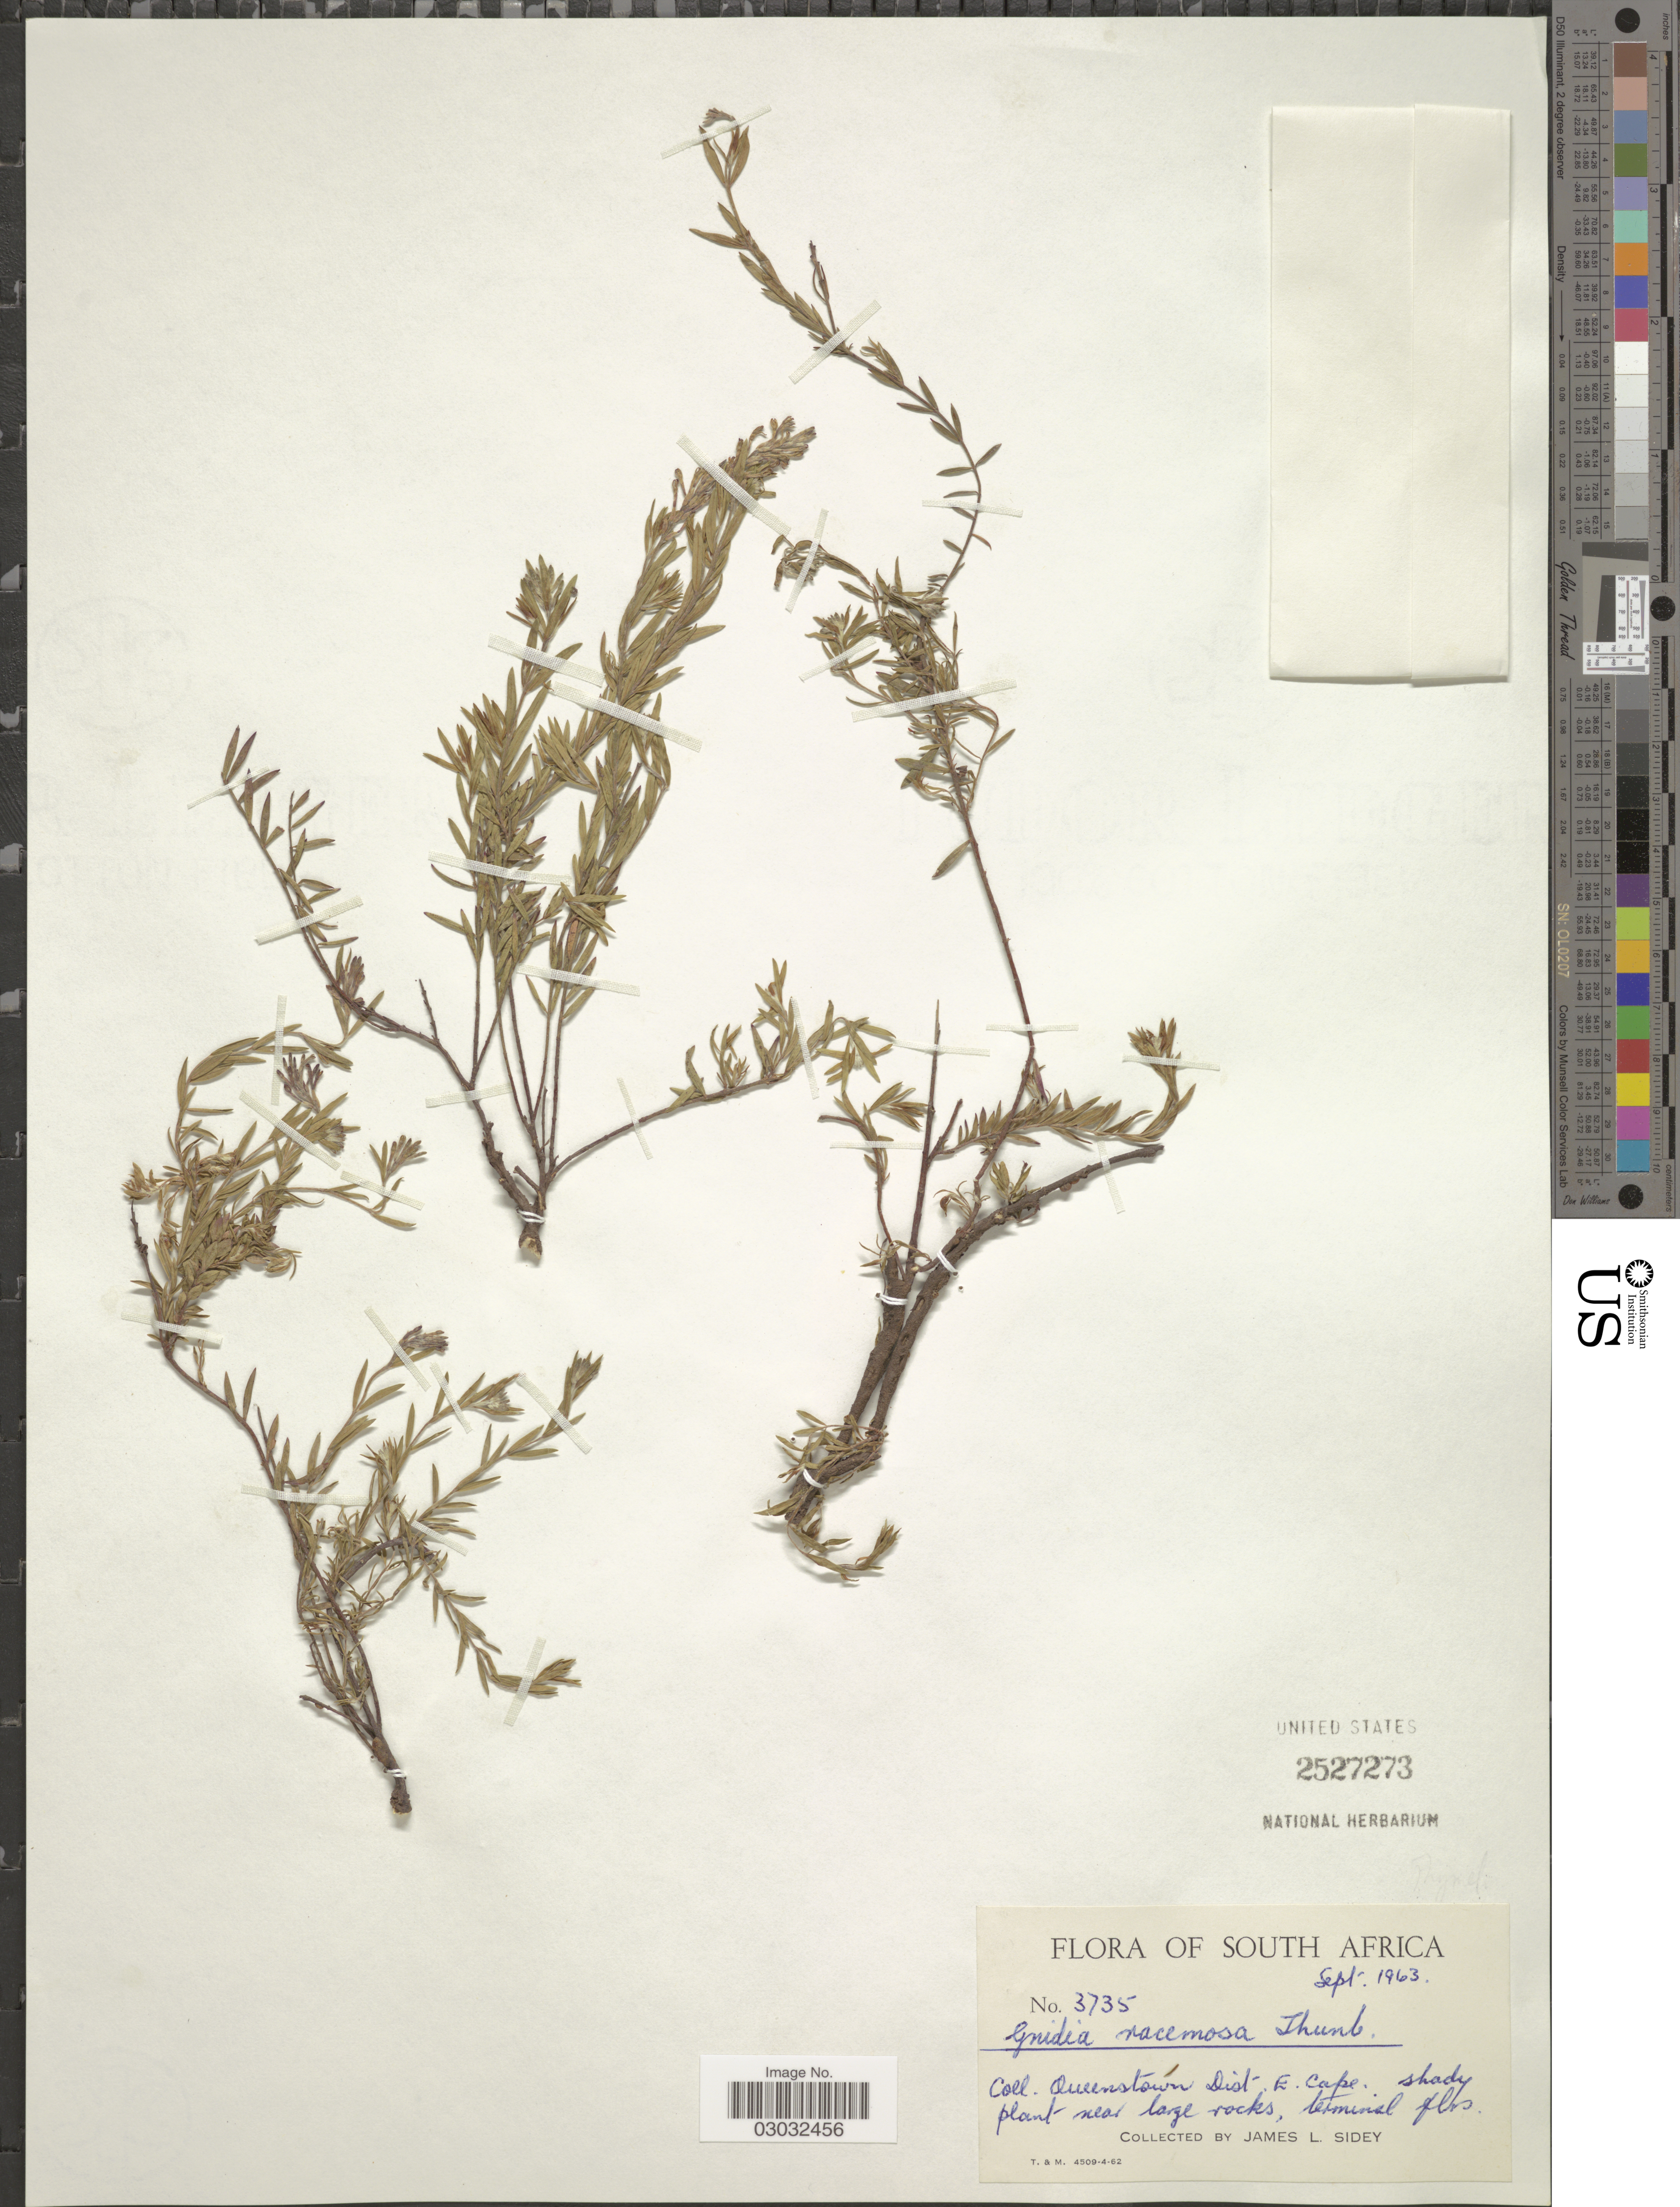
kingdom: Plantae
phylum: Tracheophyta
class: Magnoliopsida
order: Malvales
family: Thymelaeaceae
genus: Gnidia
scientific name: Gnidia racemosa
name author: Thunb.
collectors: J. L. Sidey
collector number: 3735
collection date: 1963-09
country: South Africa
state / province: Eastern Cape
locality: Queenstown Dist. E. Cape.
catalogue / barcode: US 2527273